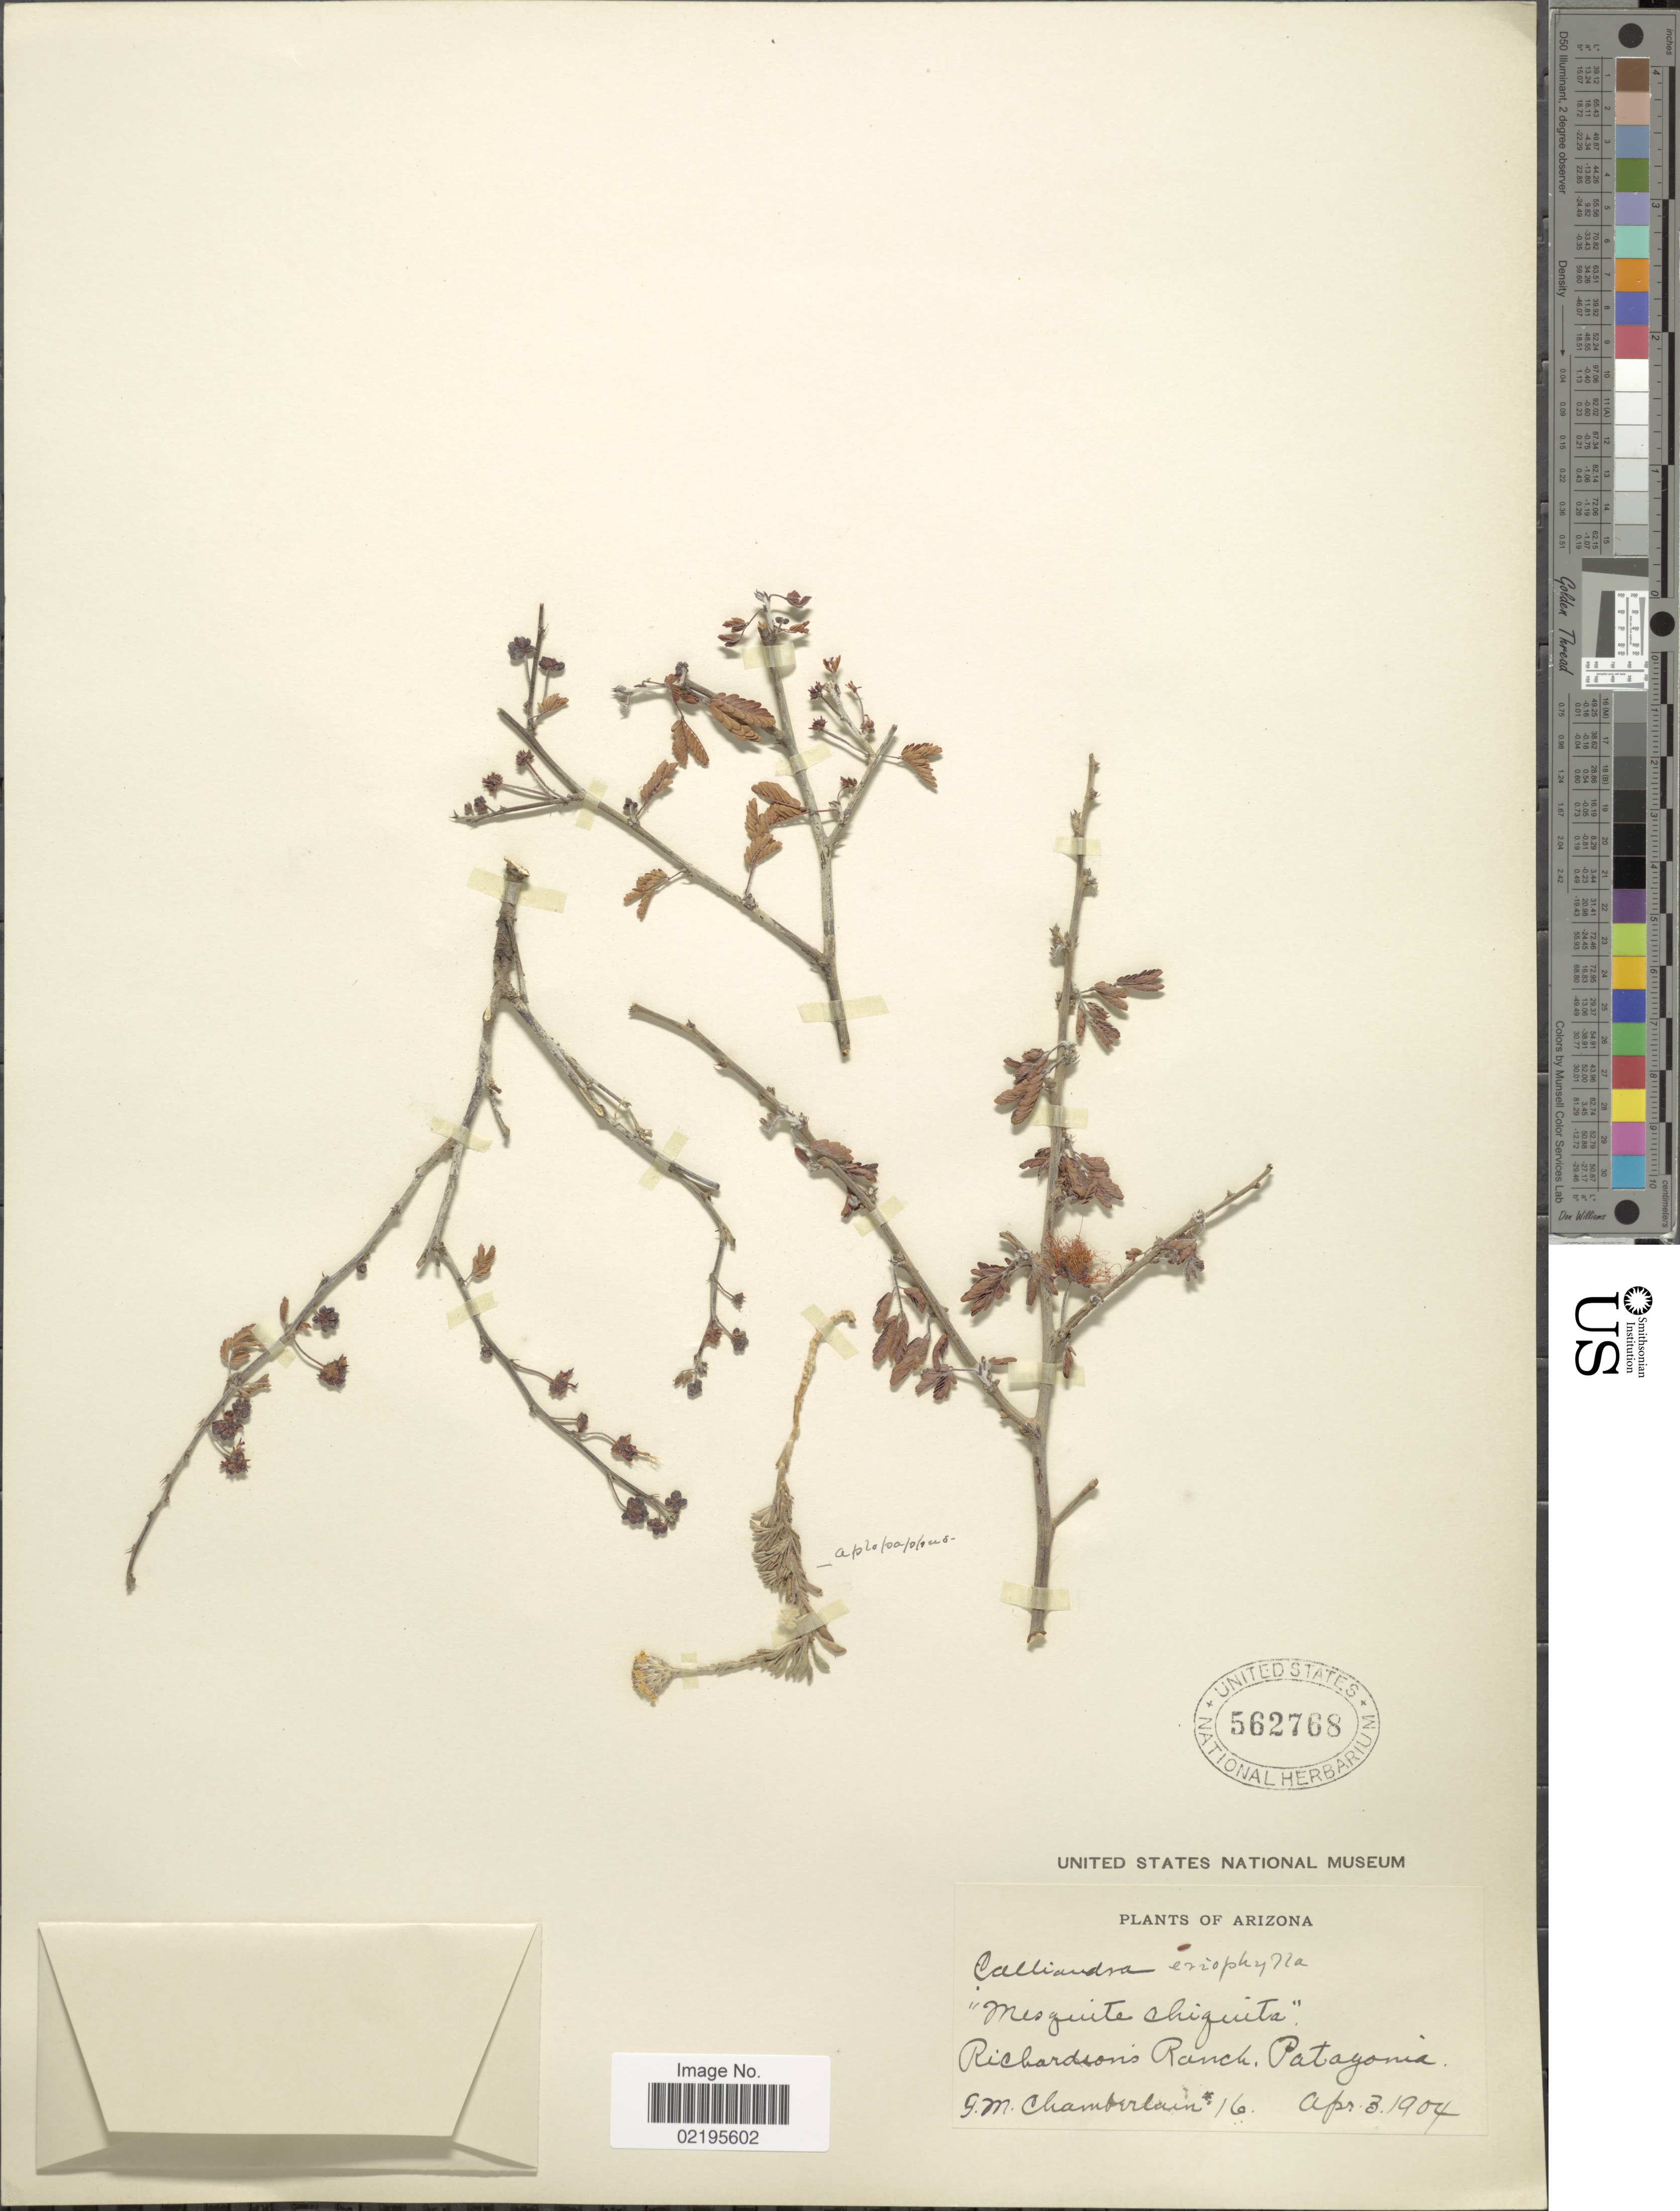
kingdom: Plantae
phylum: Tracheophyta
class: Magnoliopsida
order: Fabales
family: Fabaceae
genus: Calliandra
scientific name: Calliandra eriophylla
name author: Benth.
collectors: F. Chamberlain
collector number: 16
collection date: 1904-04-03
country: United States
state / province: Arizona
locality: Richardson Ranch, Patayonia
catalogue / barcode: US 562768